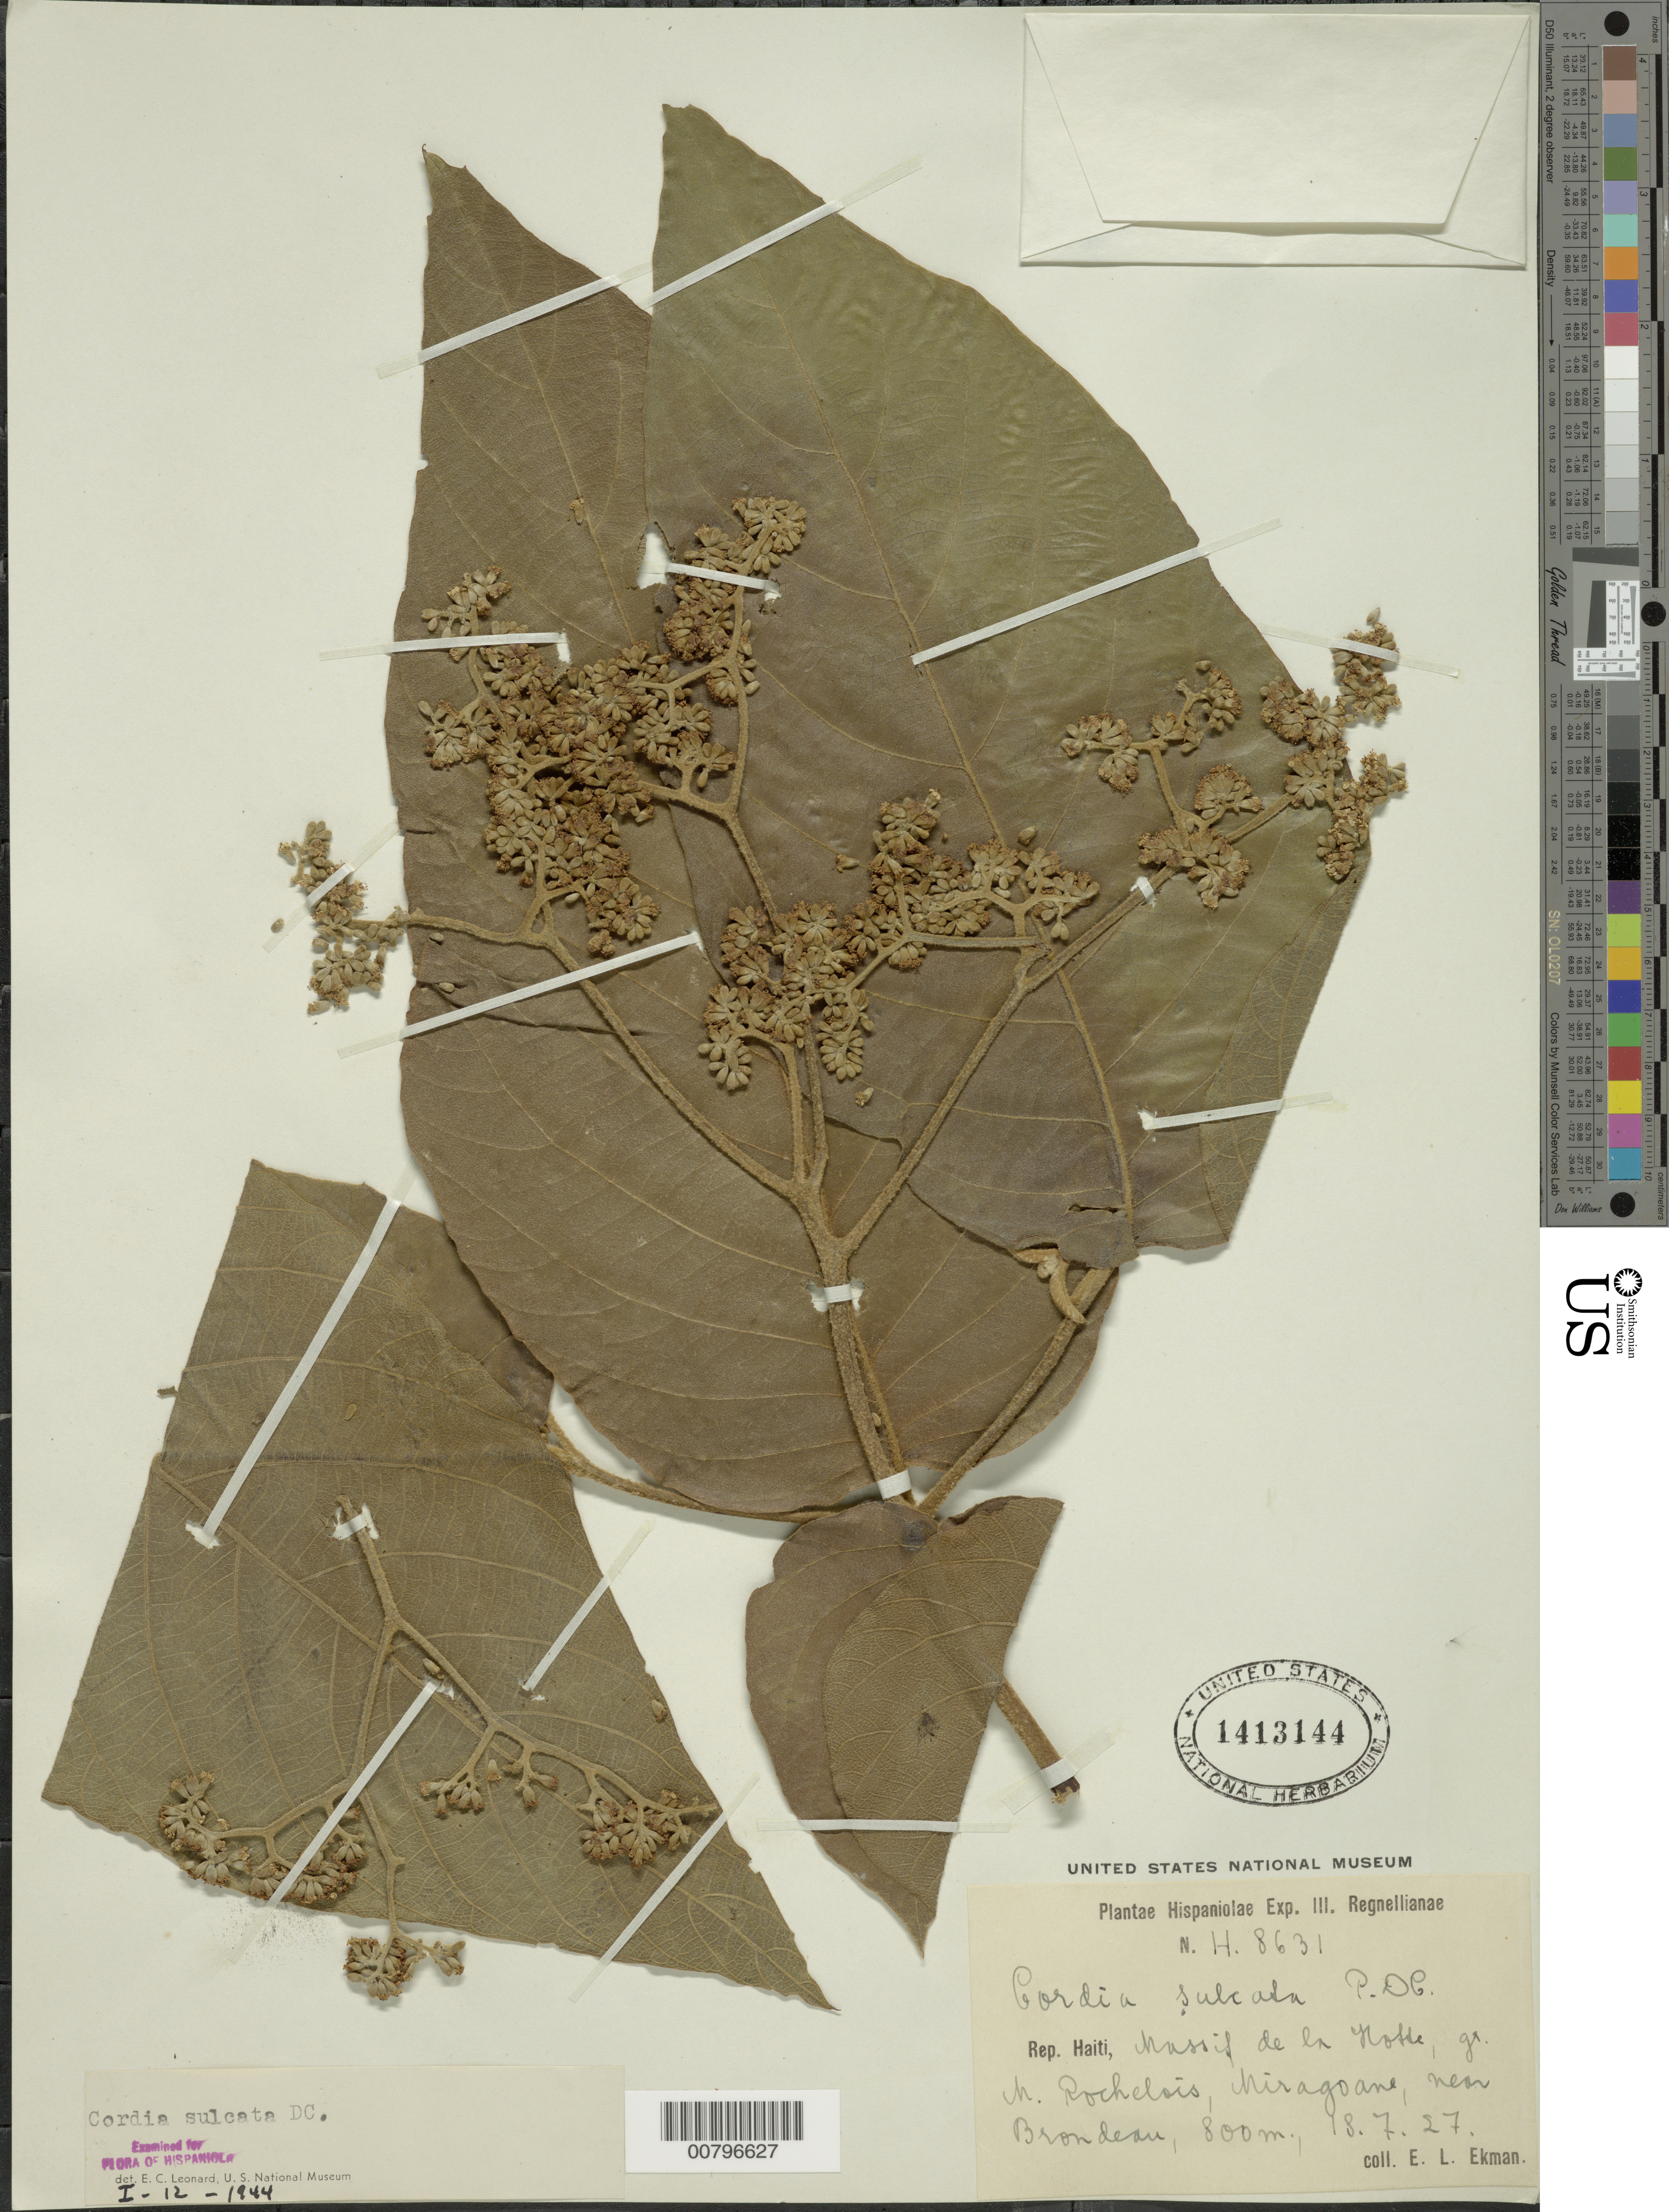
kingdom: Plantae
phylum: Tracheophyta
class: Magnoliopsida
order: Boraginales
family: Cordiaceae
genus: Cordia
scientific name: Cordia sulcata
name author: DC.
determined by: Leonard, Emery C., (US)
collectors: E. L. Ekman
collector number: H 8631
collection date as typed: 18 Jul 1927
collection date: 1927-07-18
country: Haiti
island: Hispaniola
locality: Massif de la Hotte, gr. M. Rochelois, Miragoane, near Brondeau.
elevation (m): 800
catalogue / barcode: US 1413144